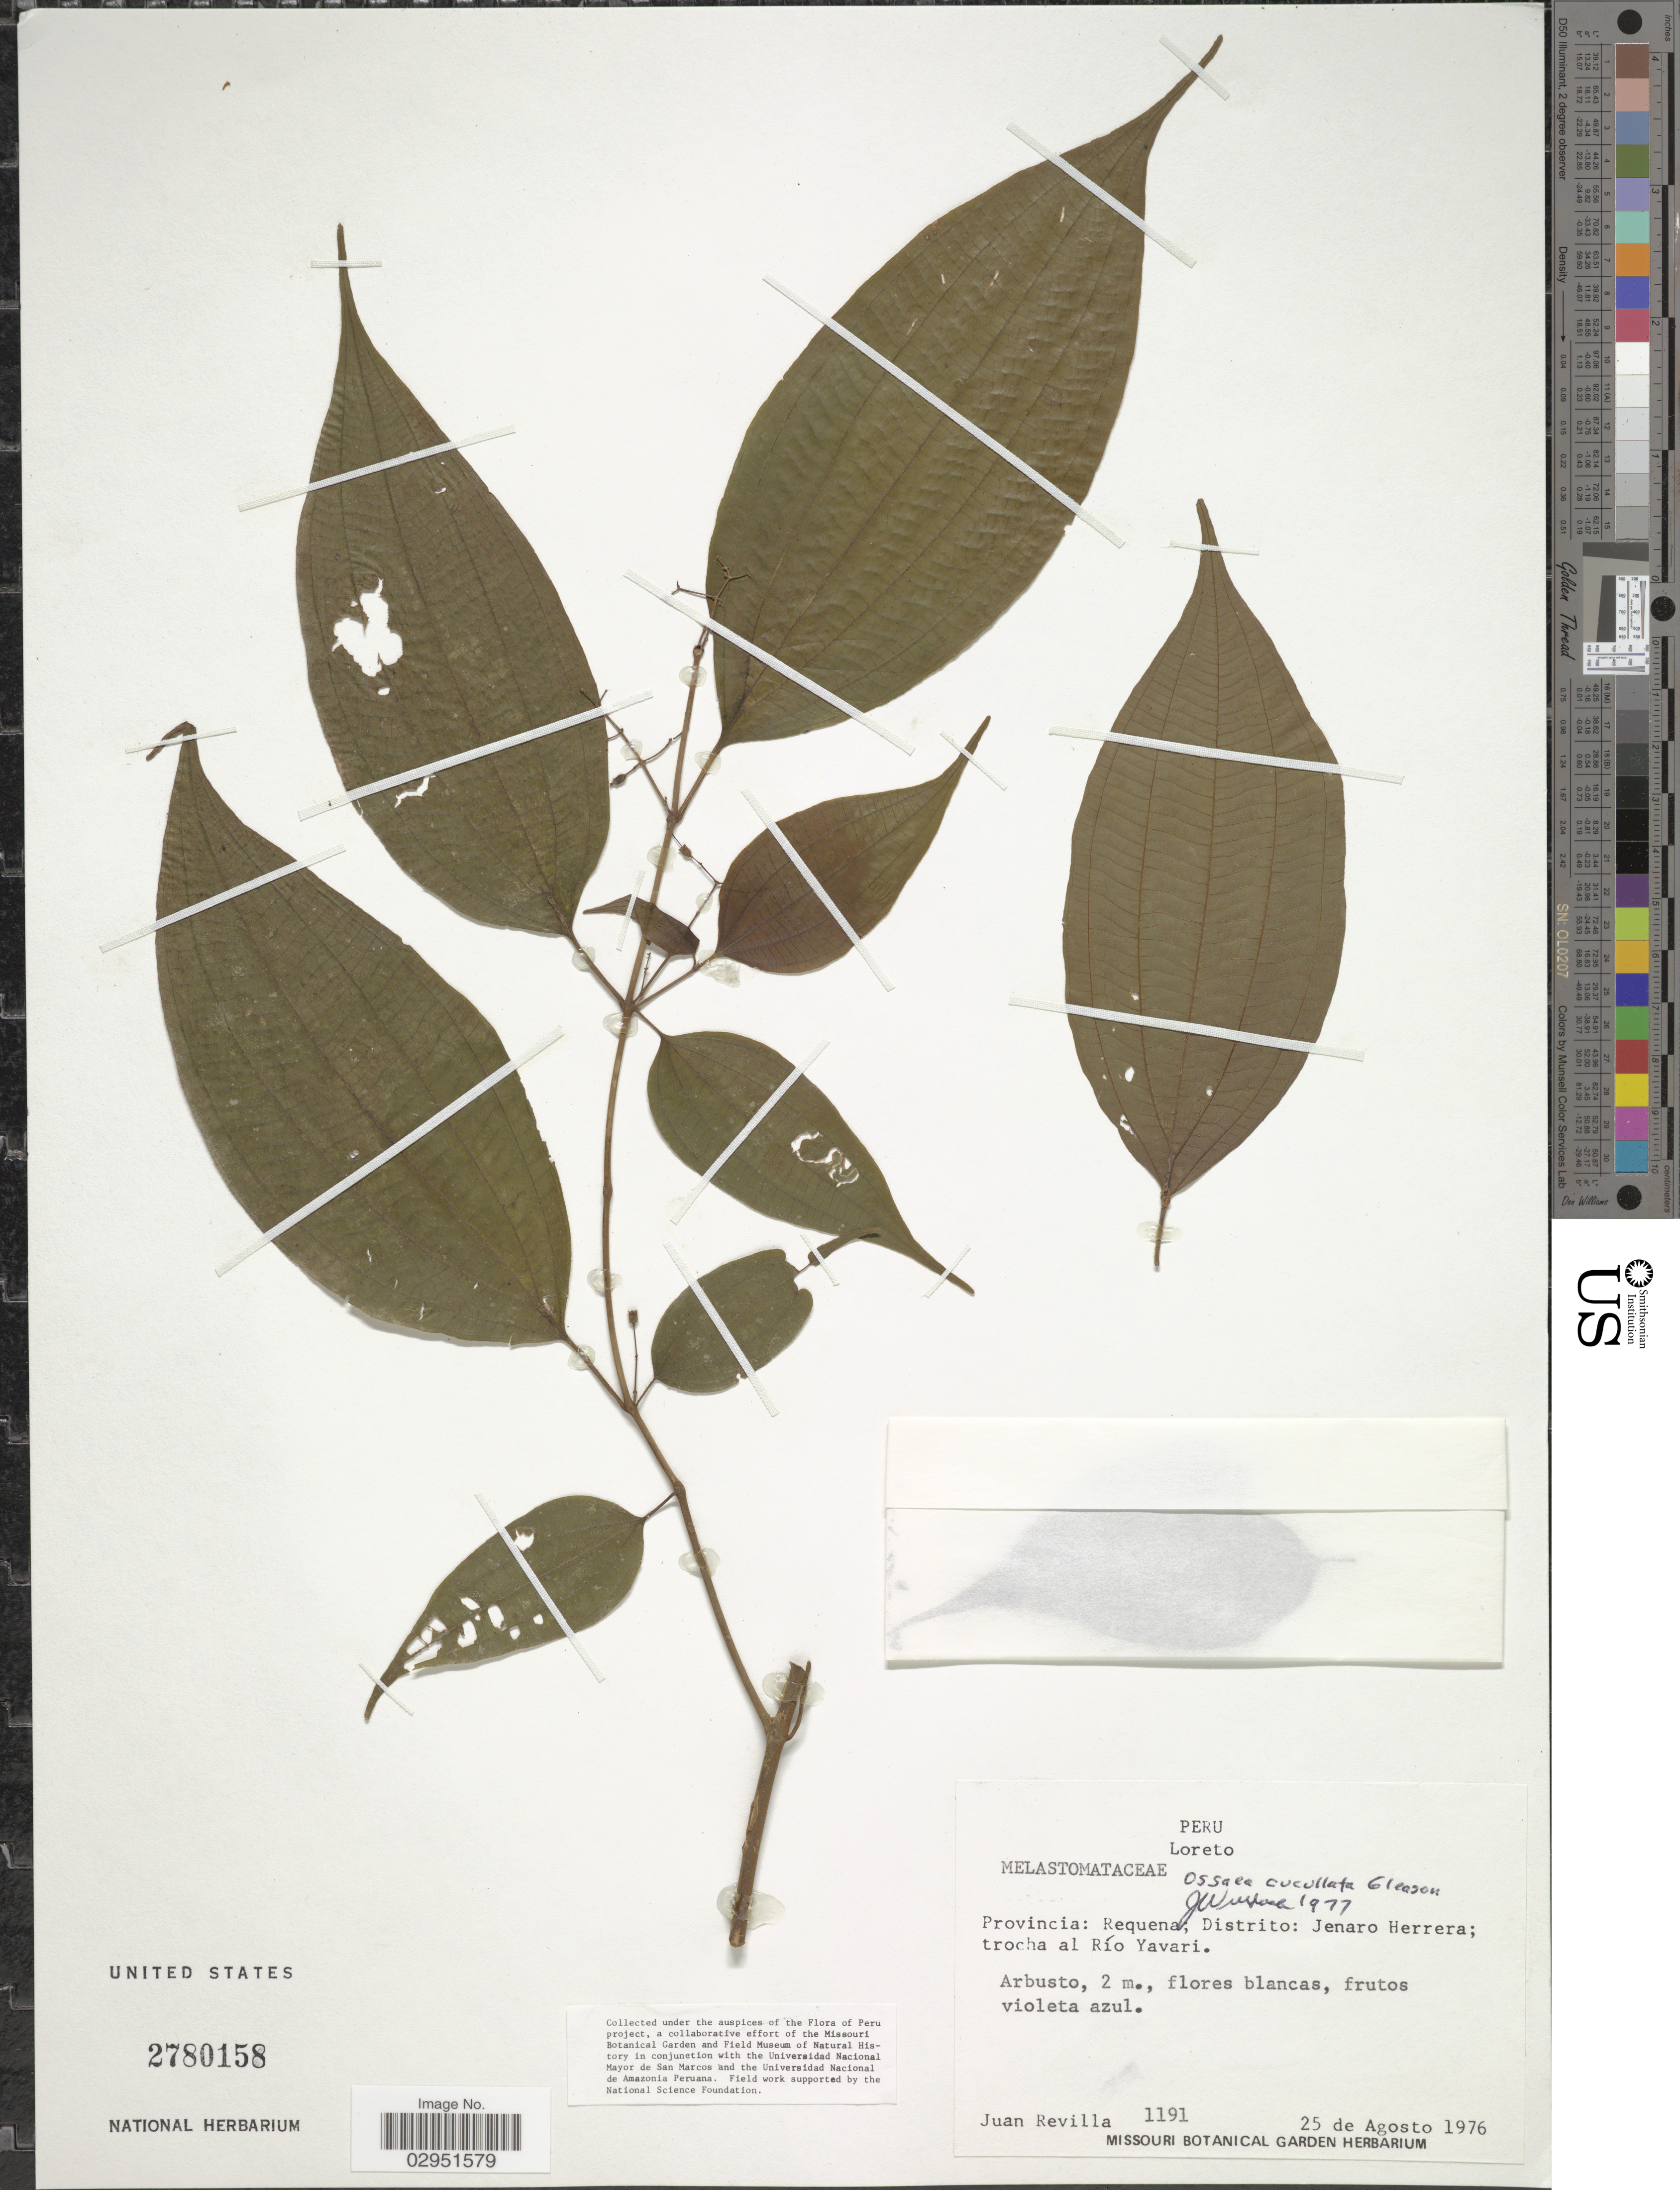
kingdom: Plantae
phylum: Tracheophyta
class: Magnoliopsida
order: Myrtales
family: Melastomataceae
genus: Ossaea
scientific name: Ossaea cucullata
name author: Gleason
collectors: J. Revilla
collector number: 1191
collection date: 1976-08-25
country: Peru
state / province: Loreto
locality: Provincia: Requena; Distrito: Jenaro Herrera; trocha al Río Yavari.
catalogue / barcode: US 2780158